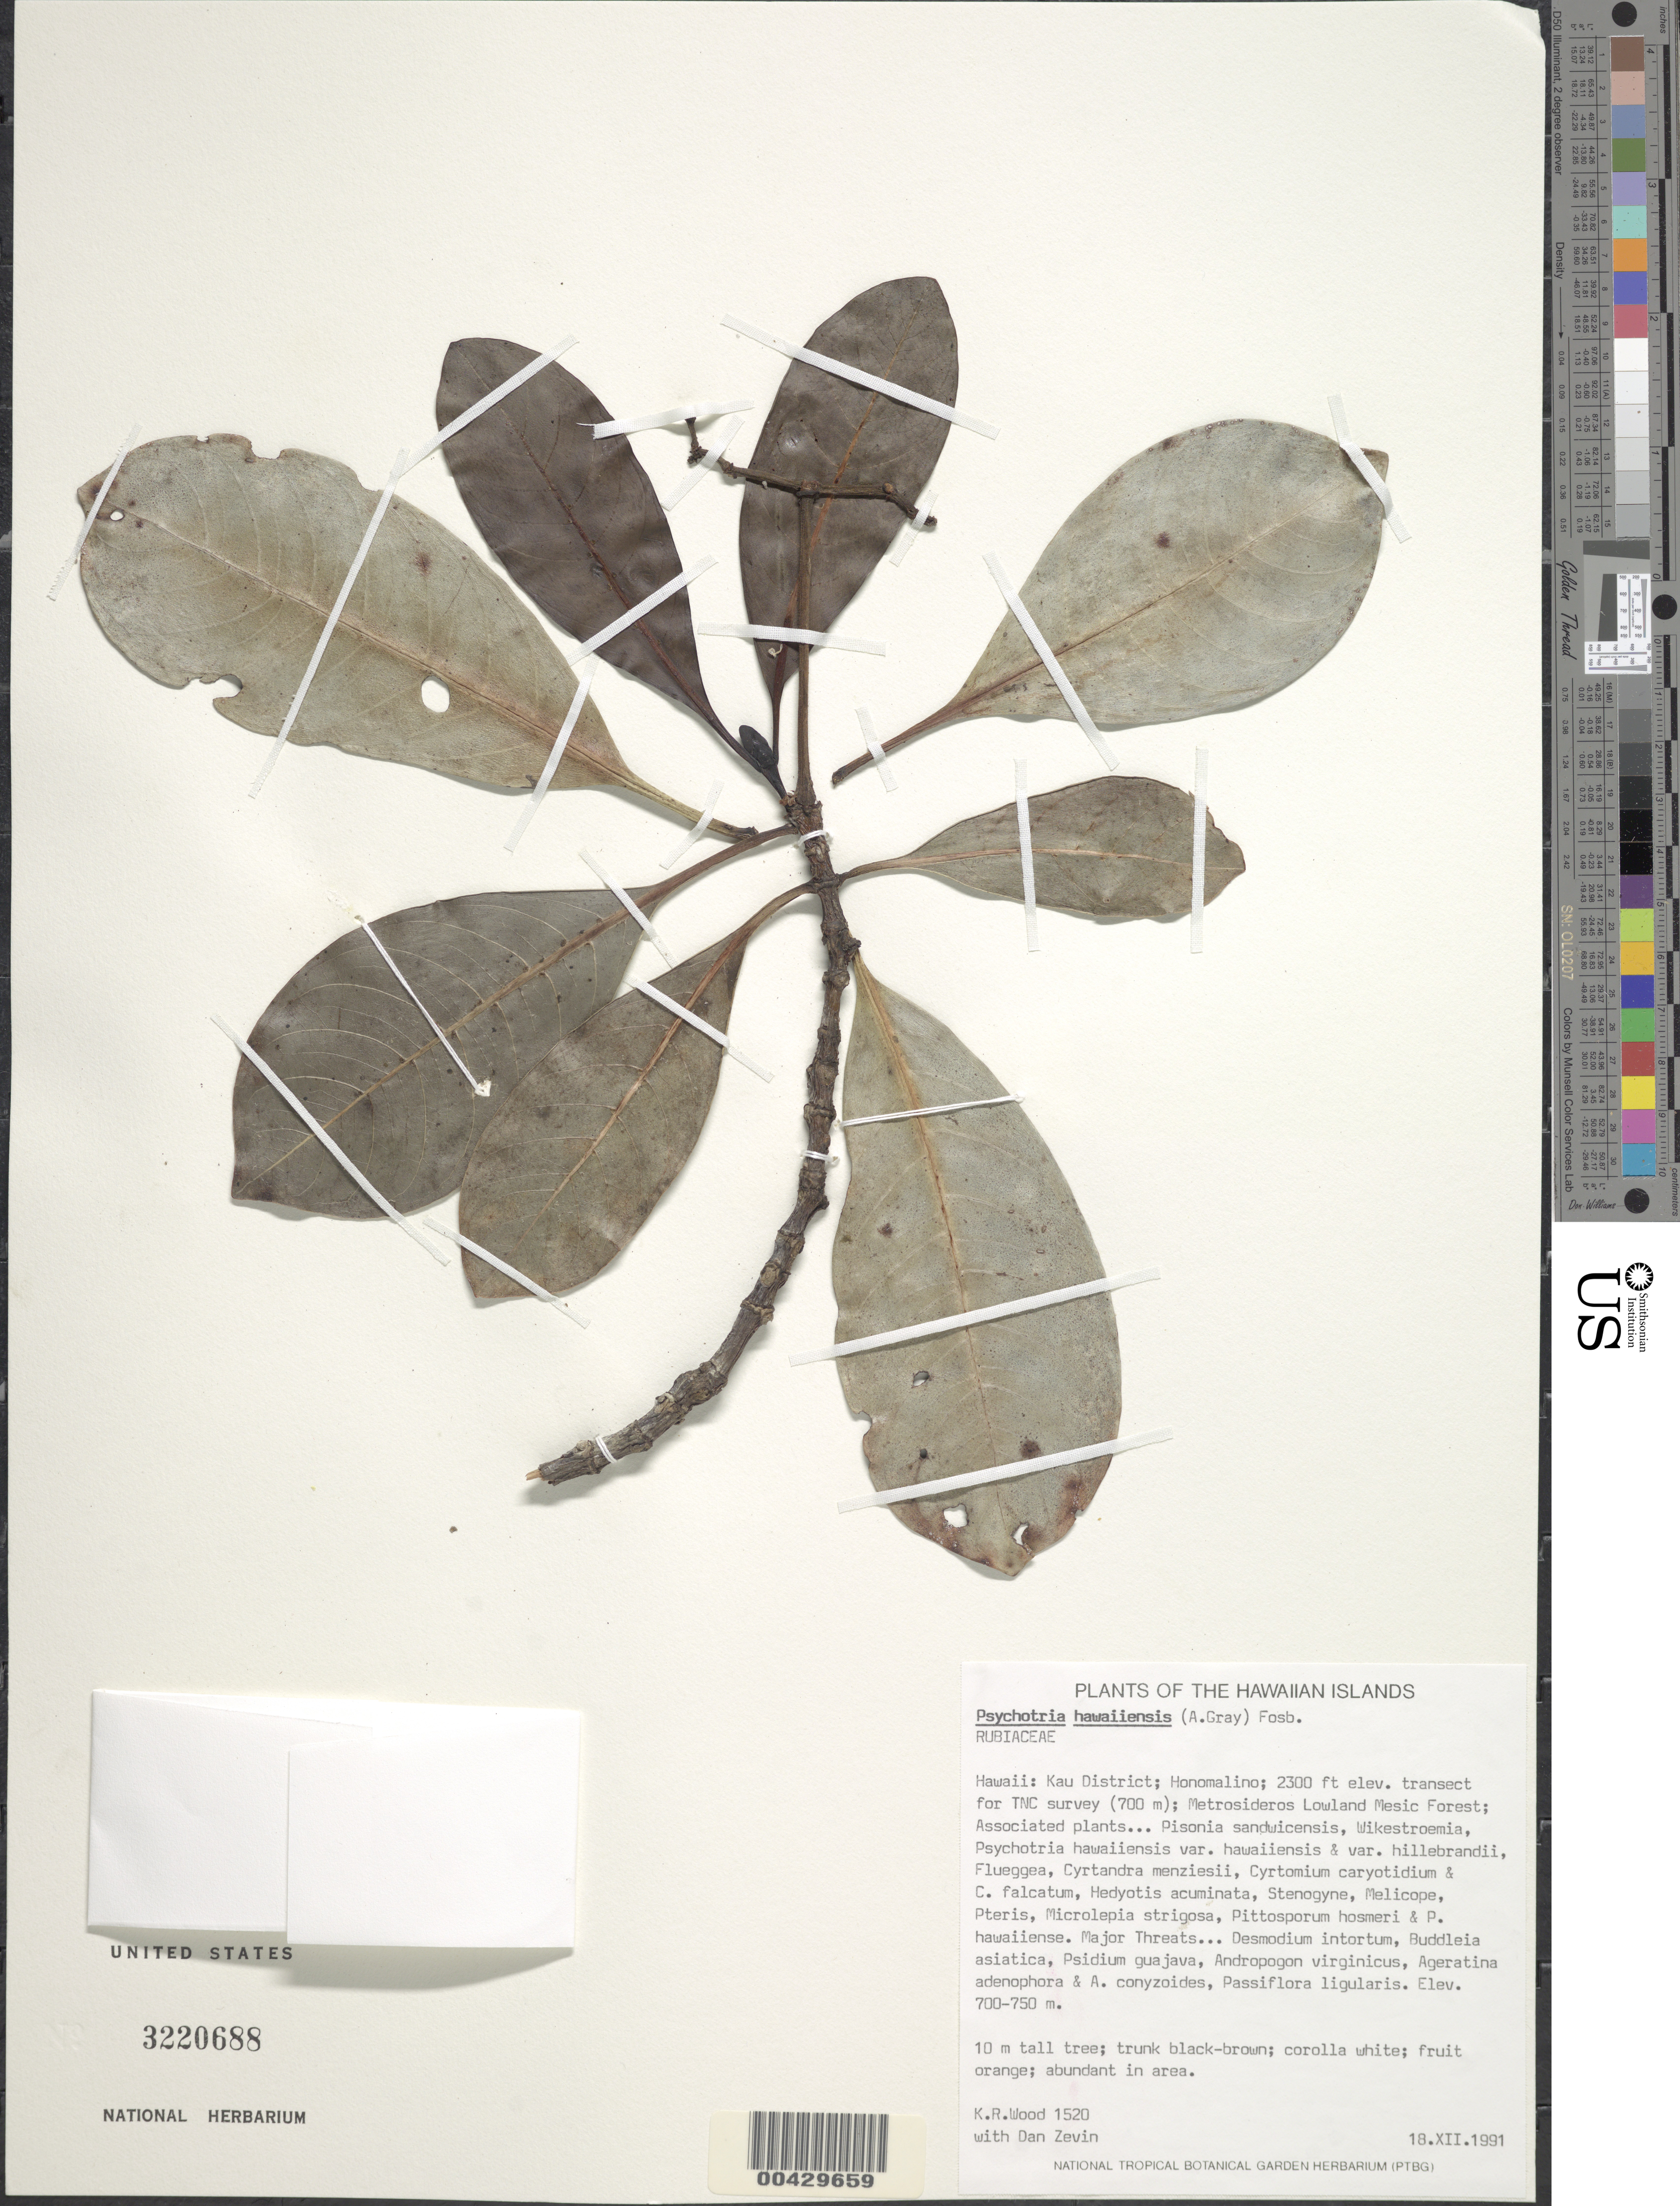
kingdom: Plantae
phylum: Tracheophyta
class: Magnoliopsida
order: Gentianales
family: Rubiaceae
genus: Psychotria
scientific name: Psychotria hawaiiensis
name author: (A. Gray) Fosberg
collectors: K. R. Wood & D. Zevin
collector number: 1520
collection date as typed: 18 Dec 1991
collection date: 1991-12-18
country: United States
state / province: Hawaii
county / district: Hawaii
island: Hawaii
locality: Kau District; Honomalino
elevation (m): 701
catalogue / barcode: US 3220688